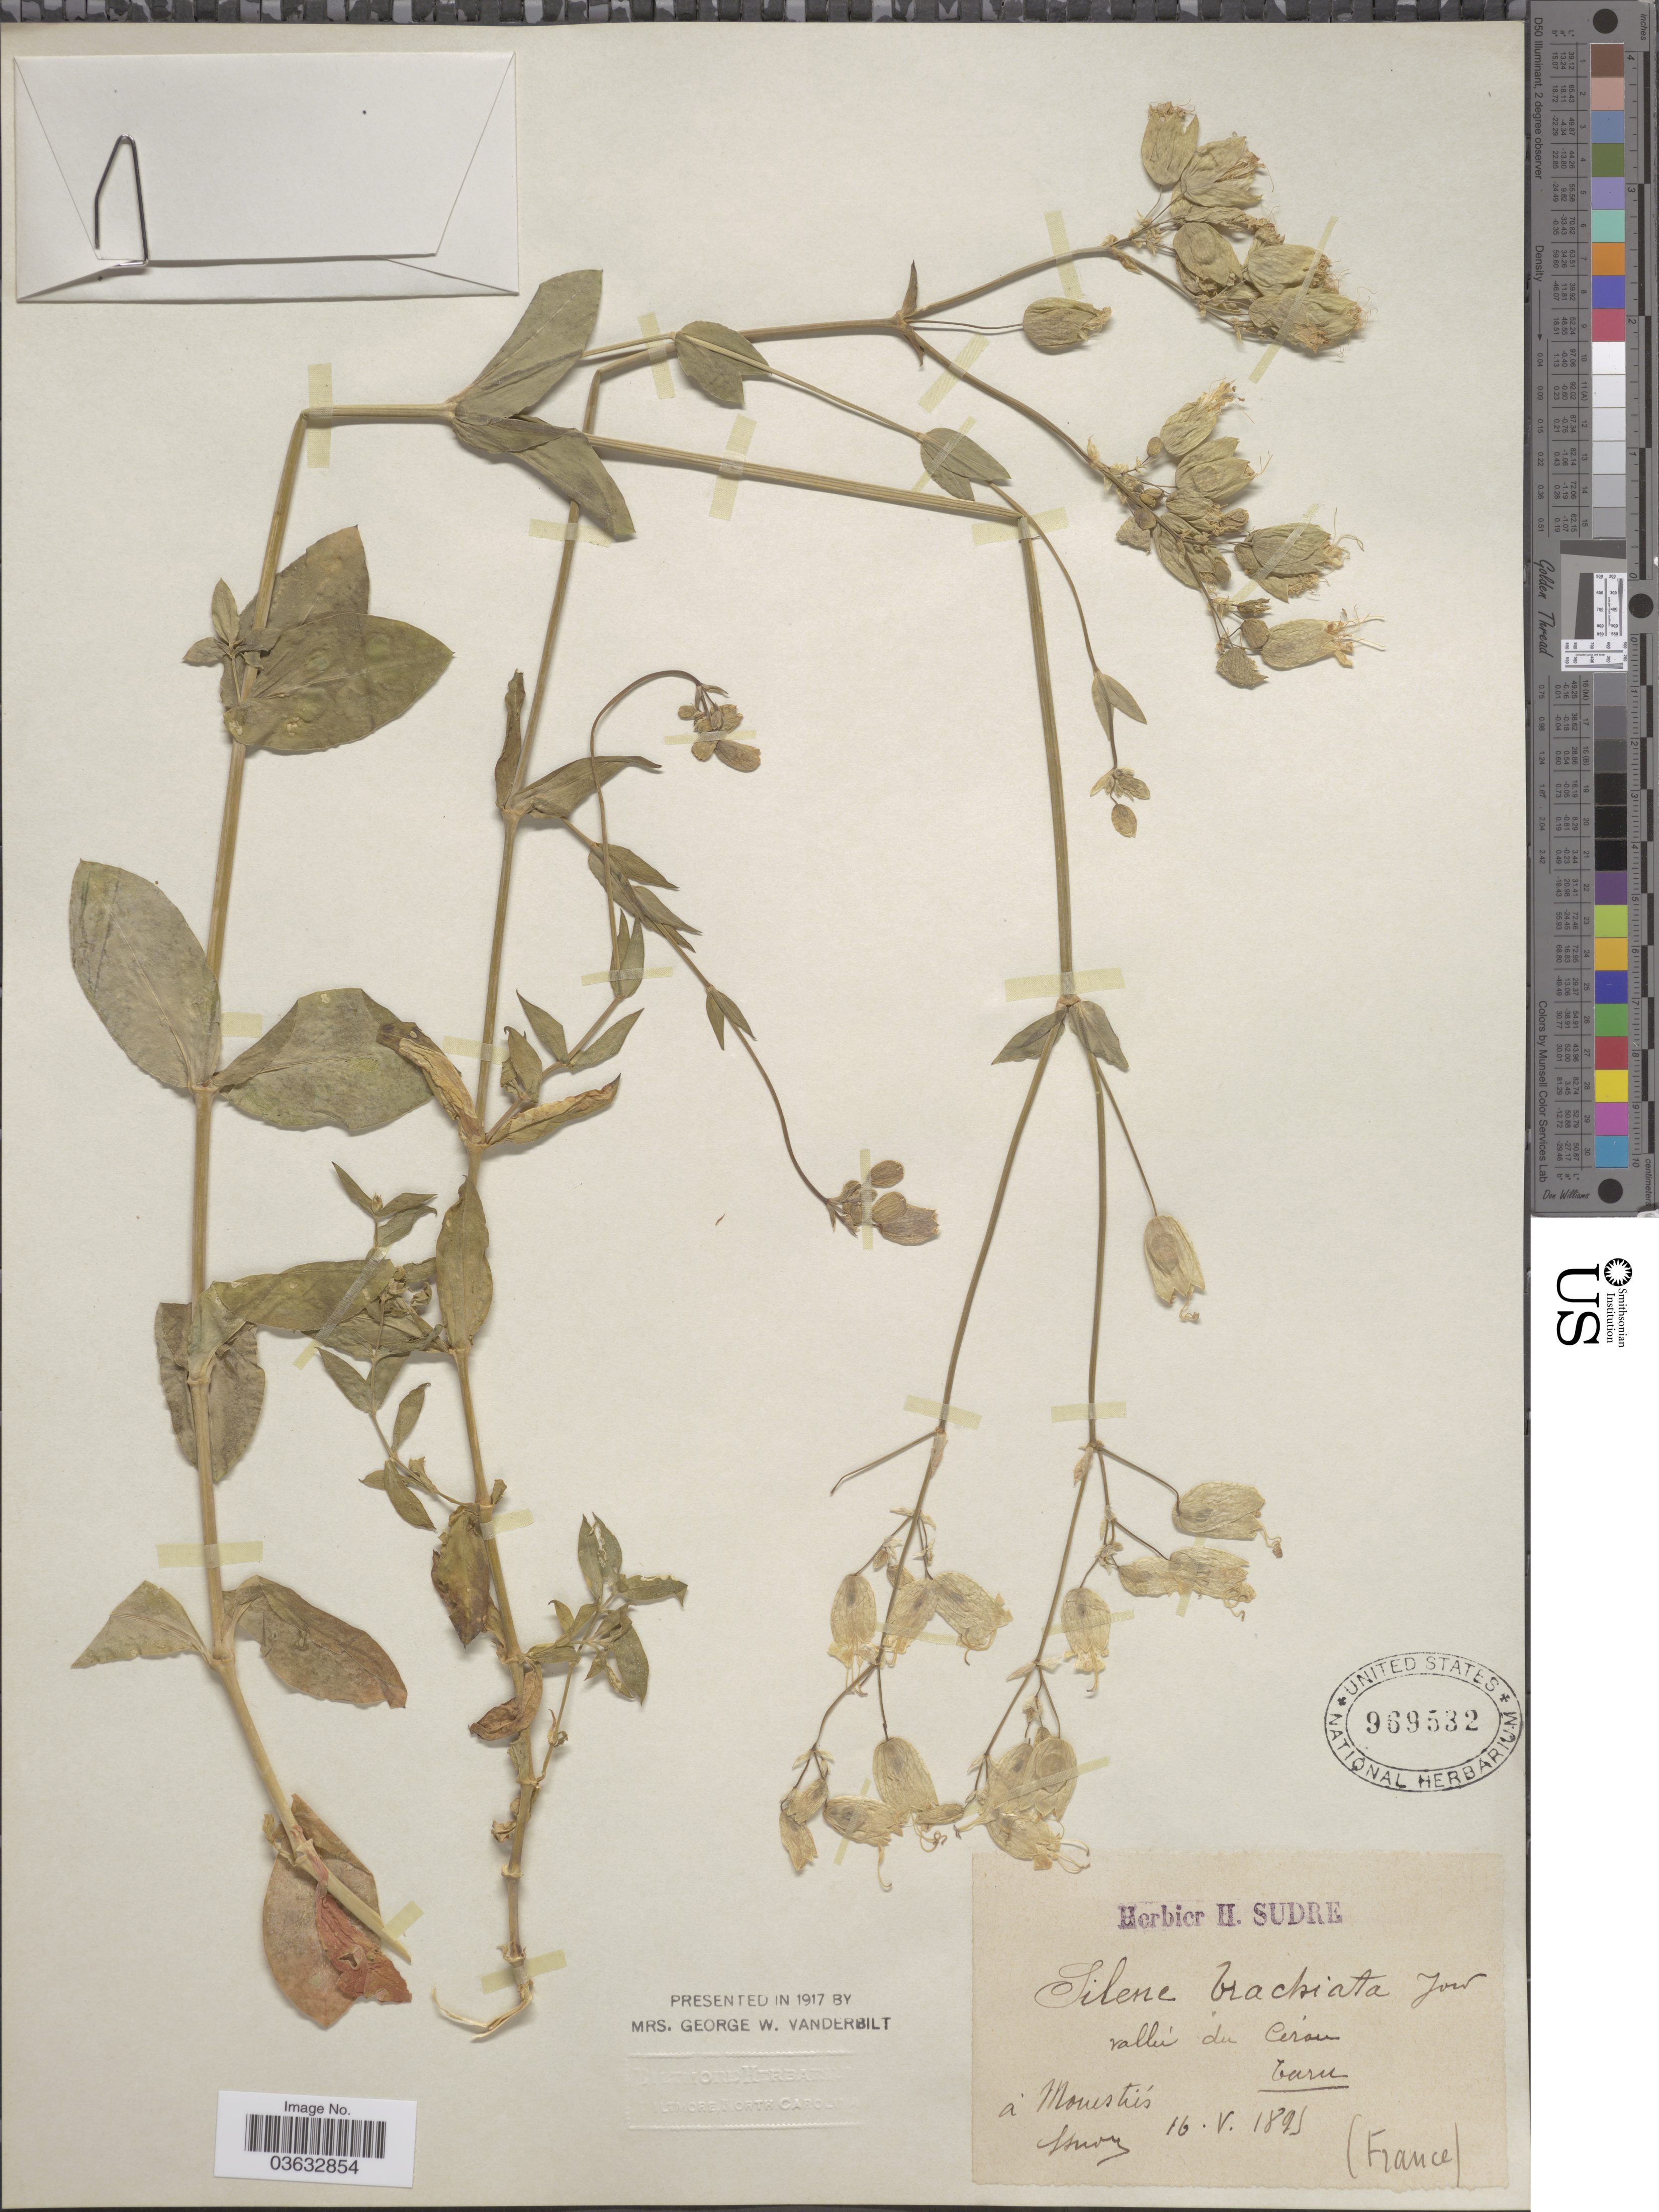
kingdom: Plantae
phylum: Tracheophyta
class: Magnoliopsida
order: Caryophyllales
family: Caryophyllaceae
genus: Silene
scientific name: Silene brachiata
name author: Jord. ex Boreau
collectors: H. Sudre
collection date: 1891-05-16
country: France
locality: Valleé du Cérai taru. A Moustiés. [interpreted]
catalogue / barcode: US 969532